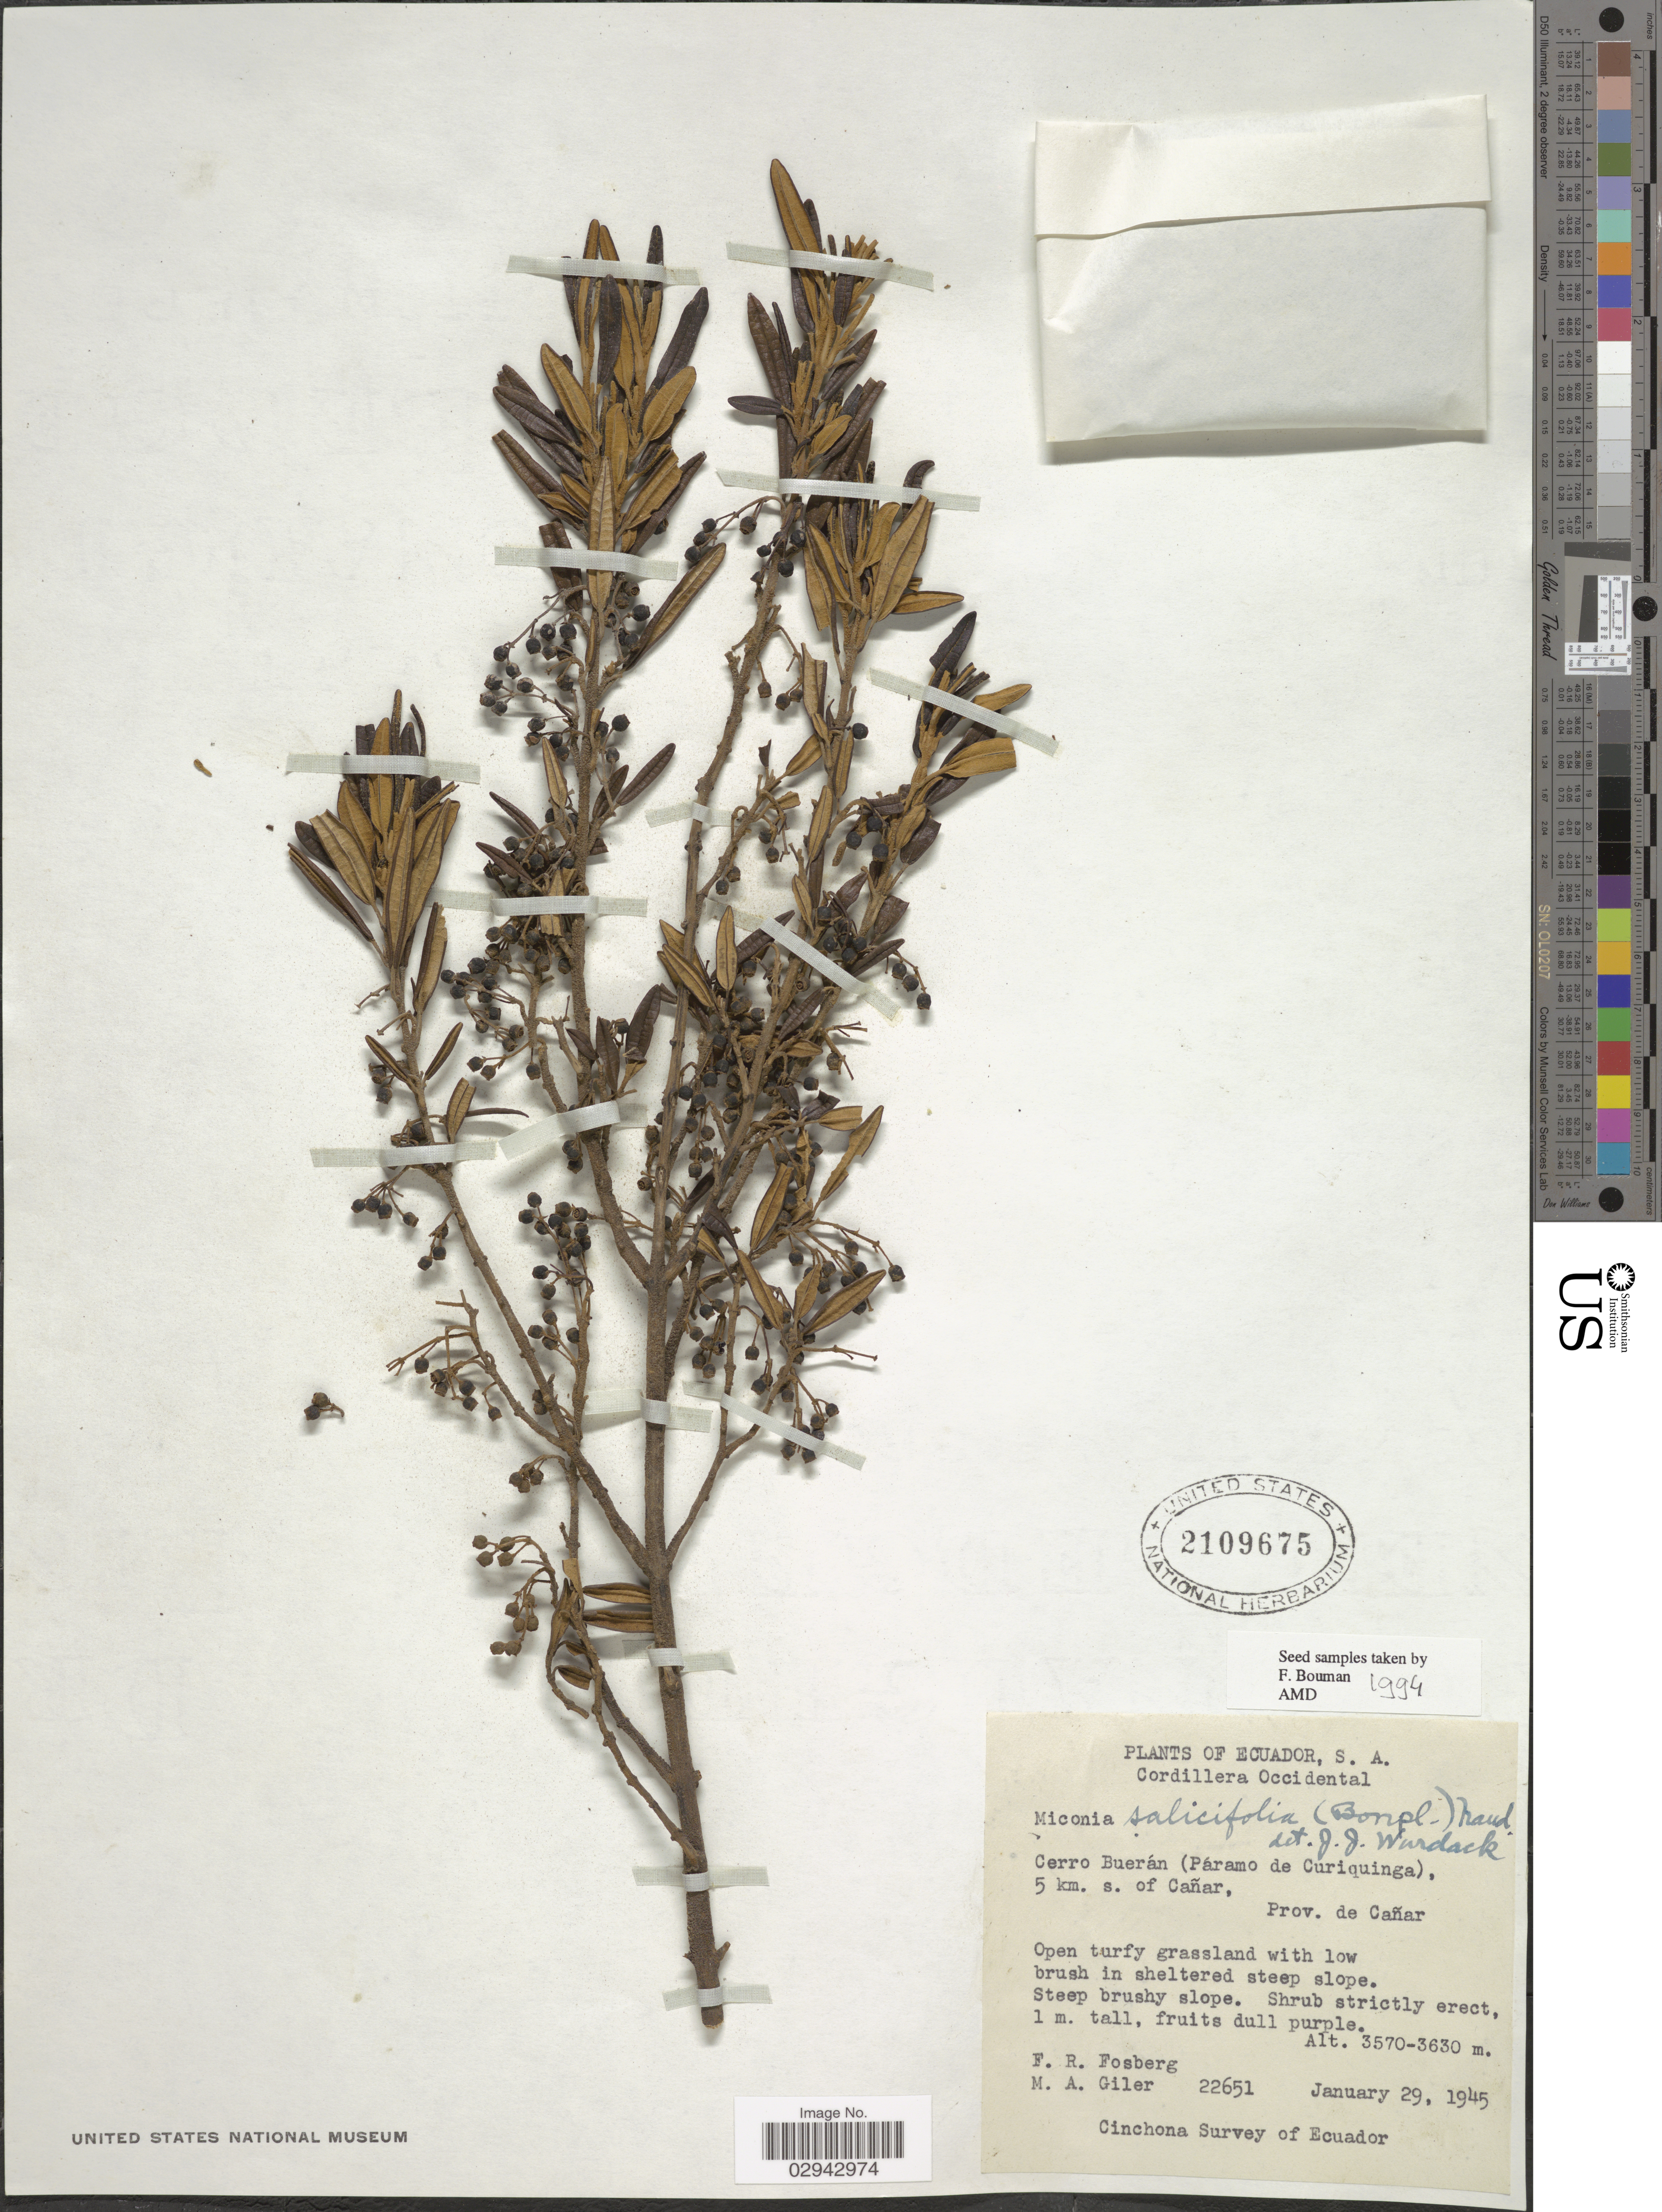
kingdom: Plantae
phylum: Tracheophyta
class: Magnoliopsida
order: Myrtales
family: Melastomataceae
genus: Miconia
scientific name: Miconia salicifolia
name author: (Bonpl.) Naudin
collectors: F. R. Fosberg & M. Giler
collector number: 22651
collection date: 1945-01-29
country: Ecuador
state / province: Cañar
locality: Cordillera Occidental. Cerro Buerán (Páramo de Curiquinga), 5 km. s. of Cañar.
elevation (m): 3570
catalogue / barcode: US 2109675